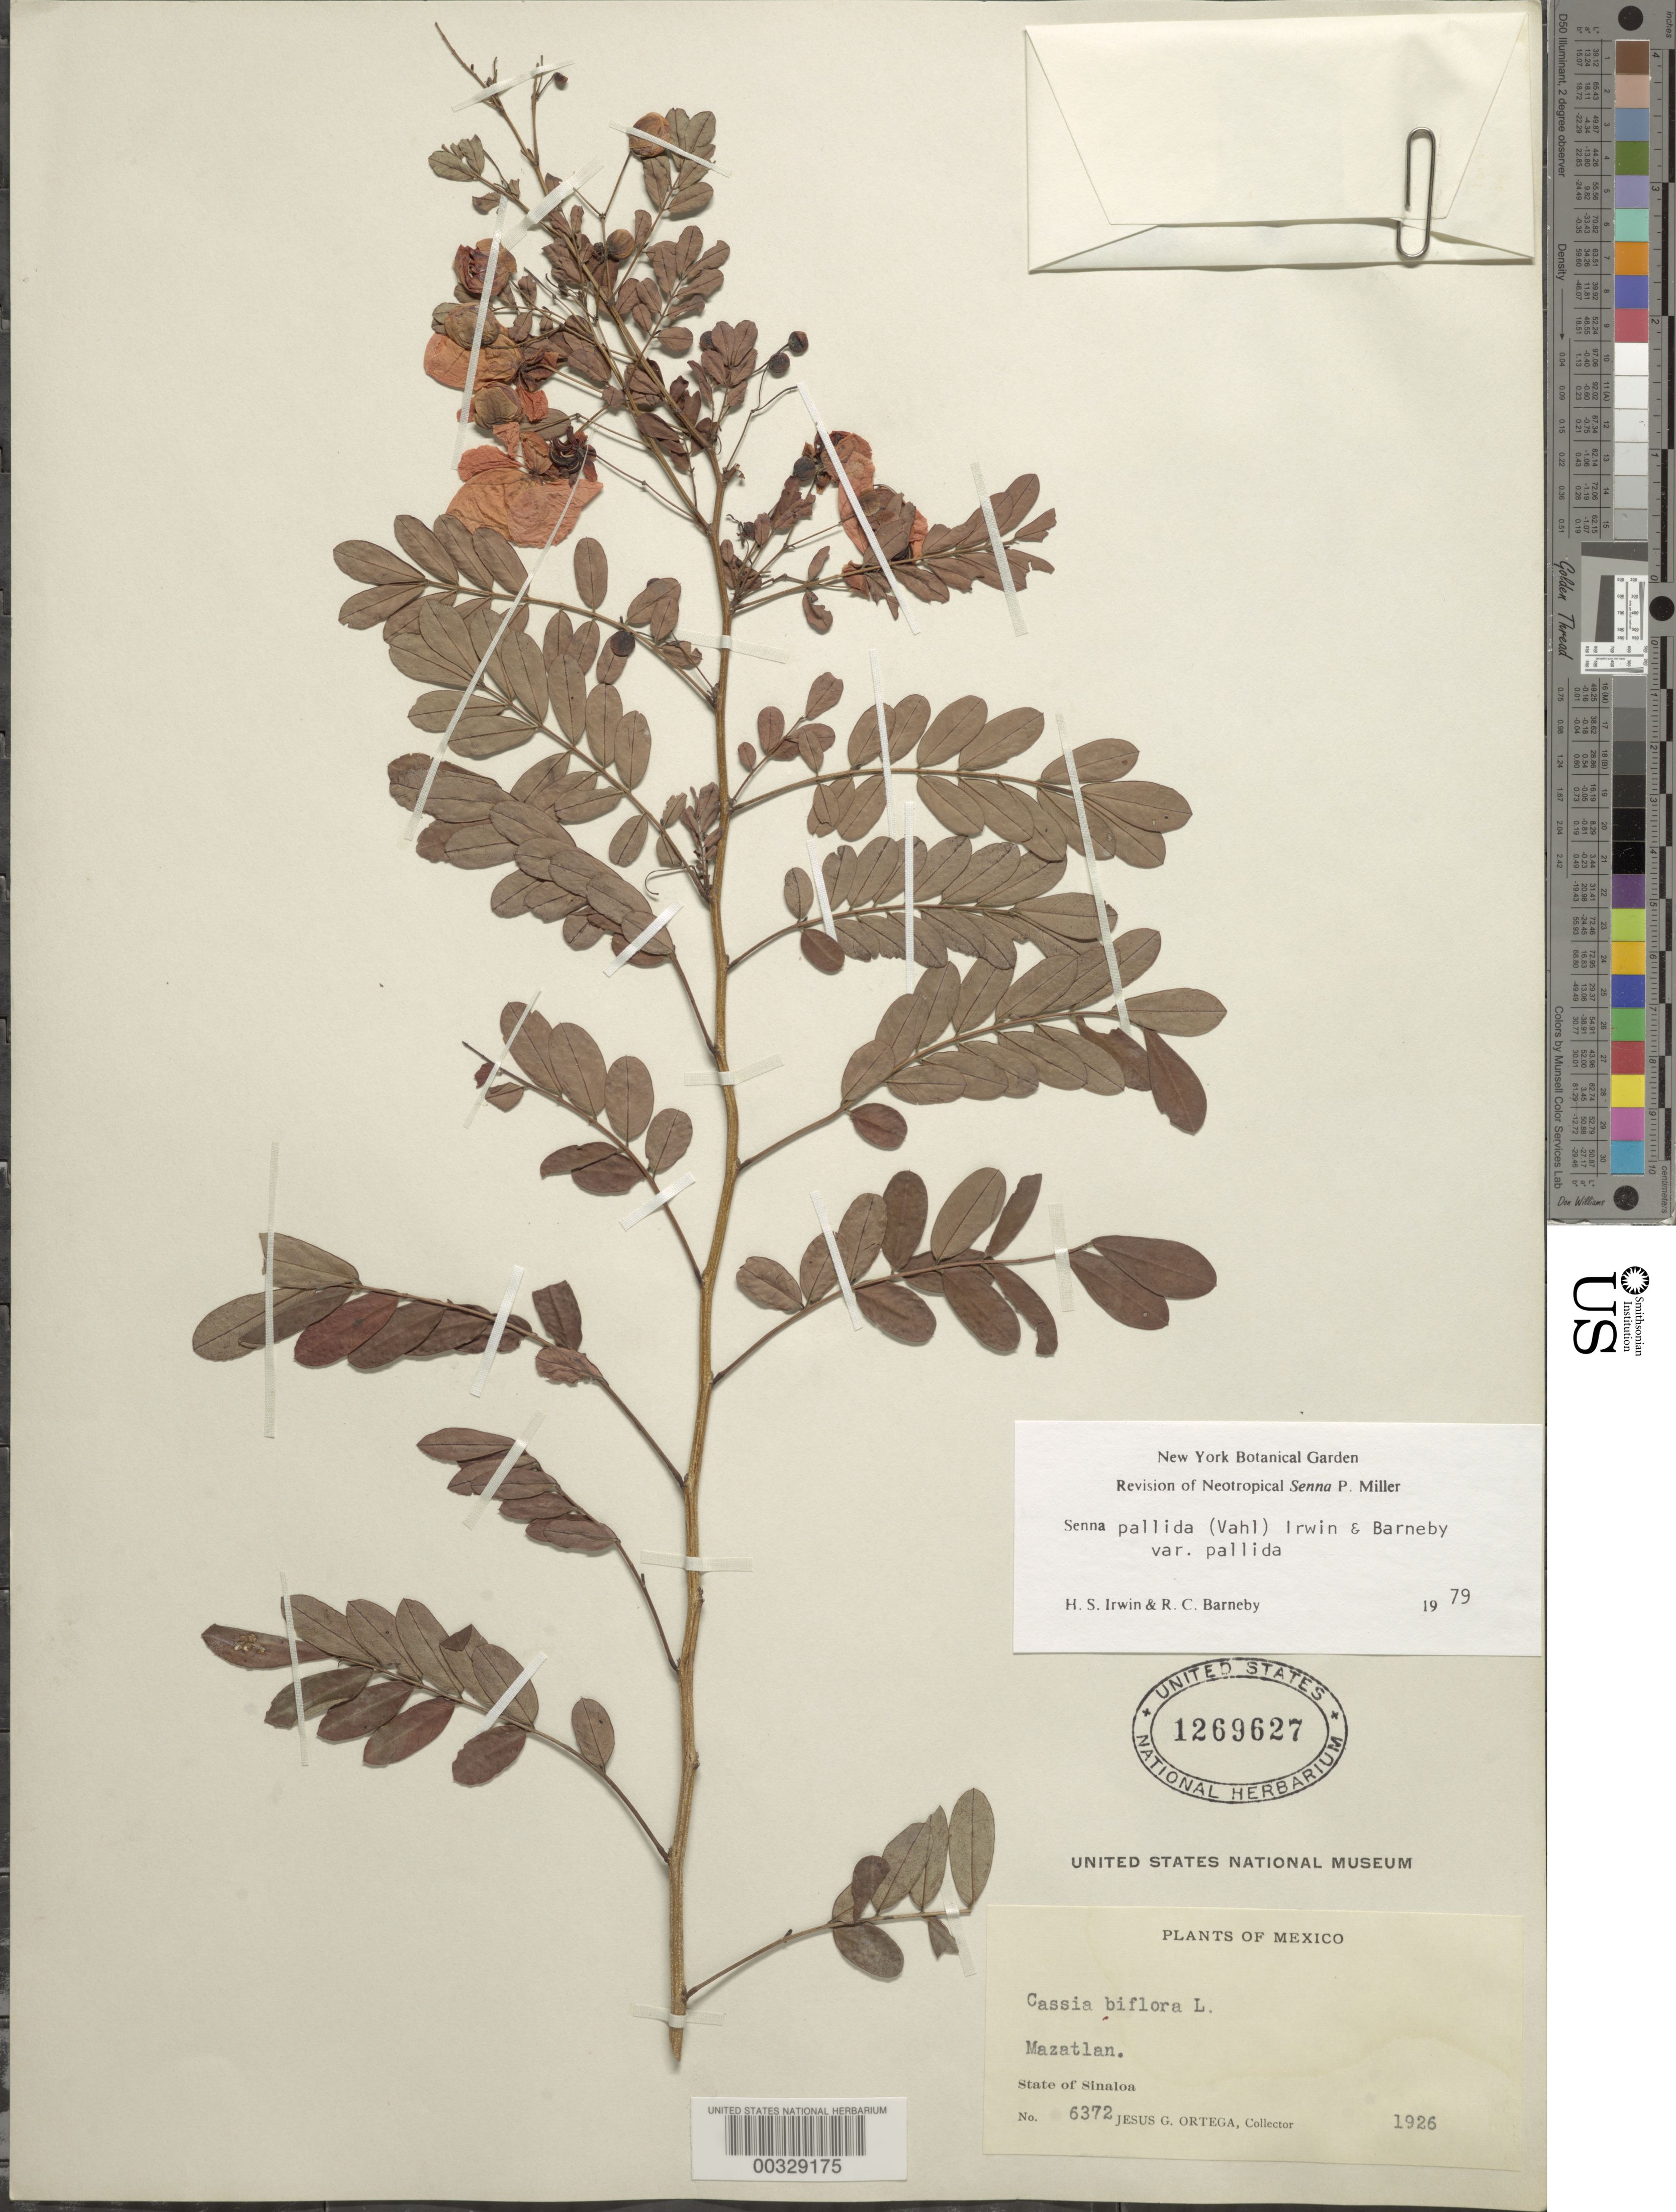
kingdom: Plantae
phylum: Tracheophyta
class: Magnoliopsida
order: Fabales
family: Fabaceae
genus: Senna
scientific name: Senna pallida var. pallida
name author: (Vahl) H.S. Irwin & Barneby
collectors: J. Ortega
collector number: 6372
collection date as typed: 1926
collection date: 1926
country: Mexico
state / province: Sinaloa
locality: Mazatlan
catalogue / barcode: US 1269627